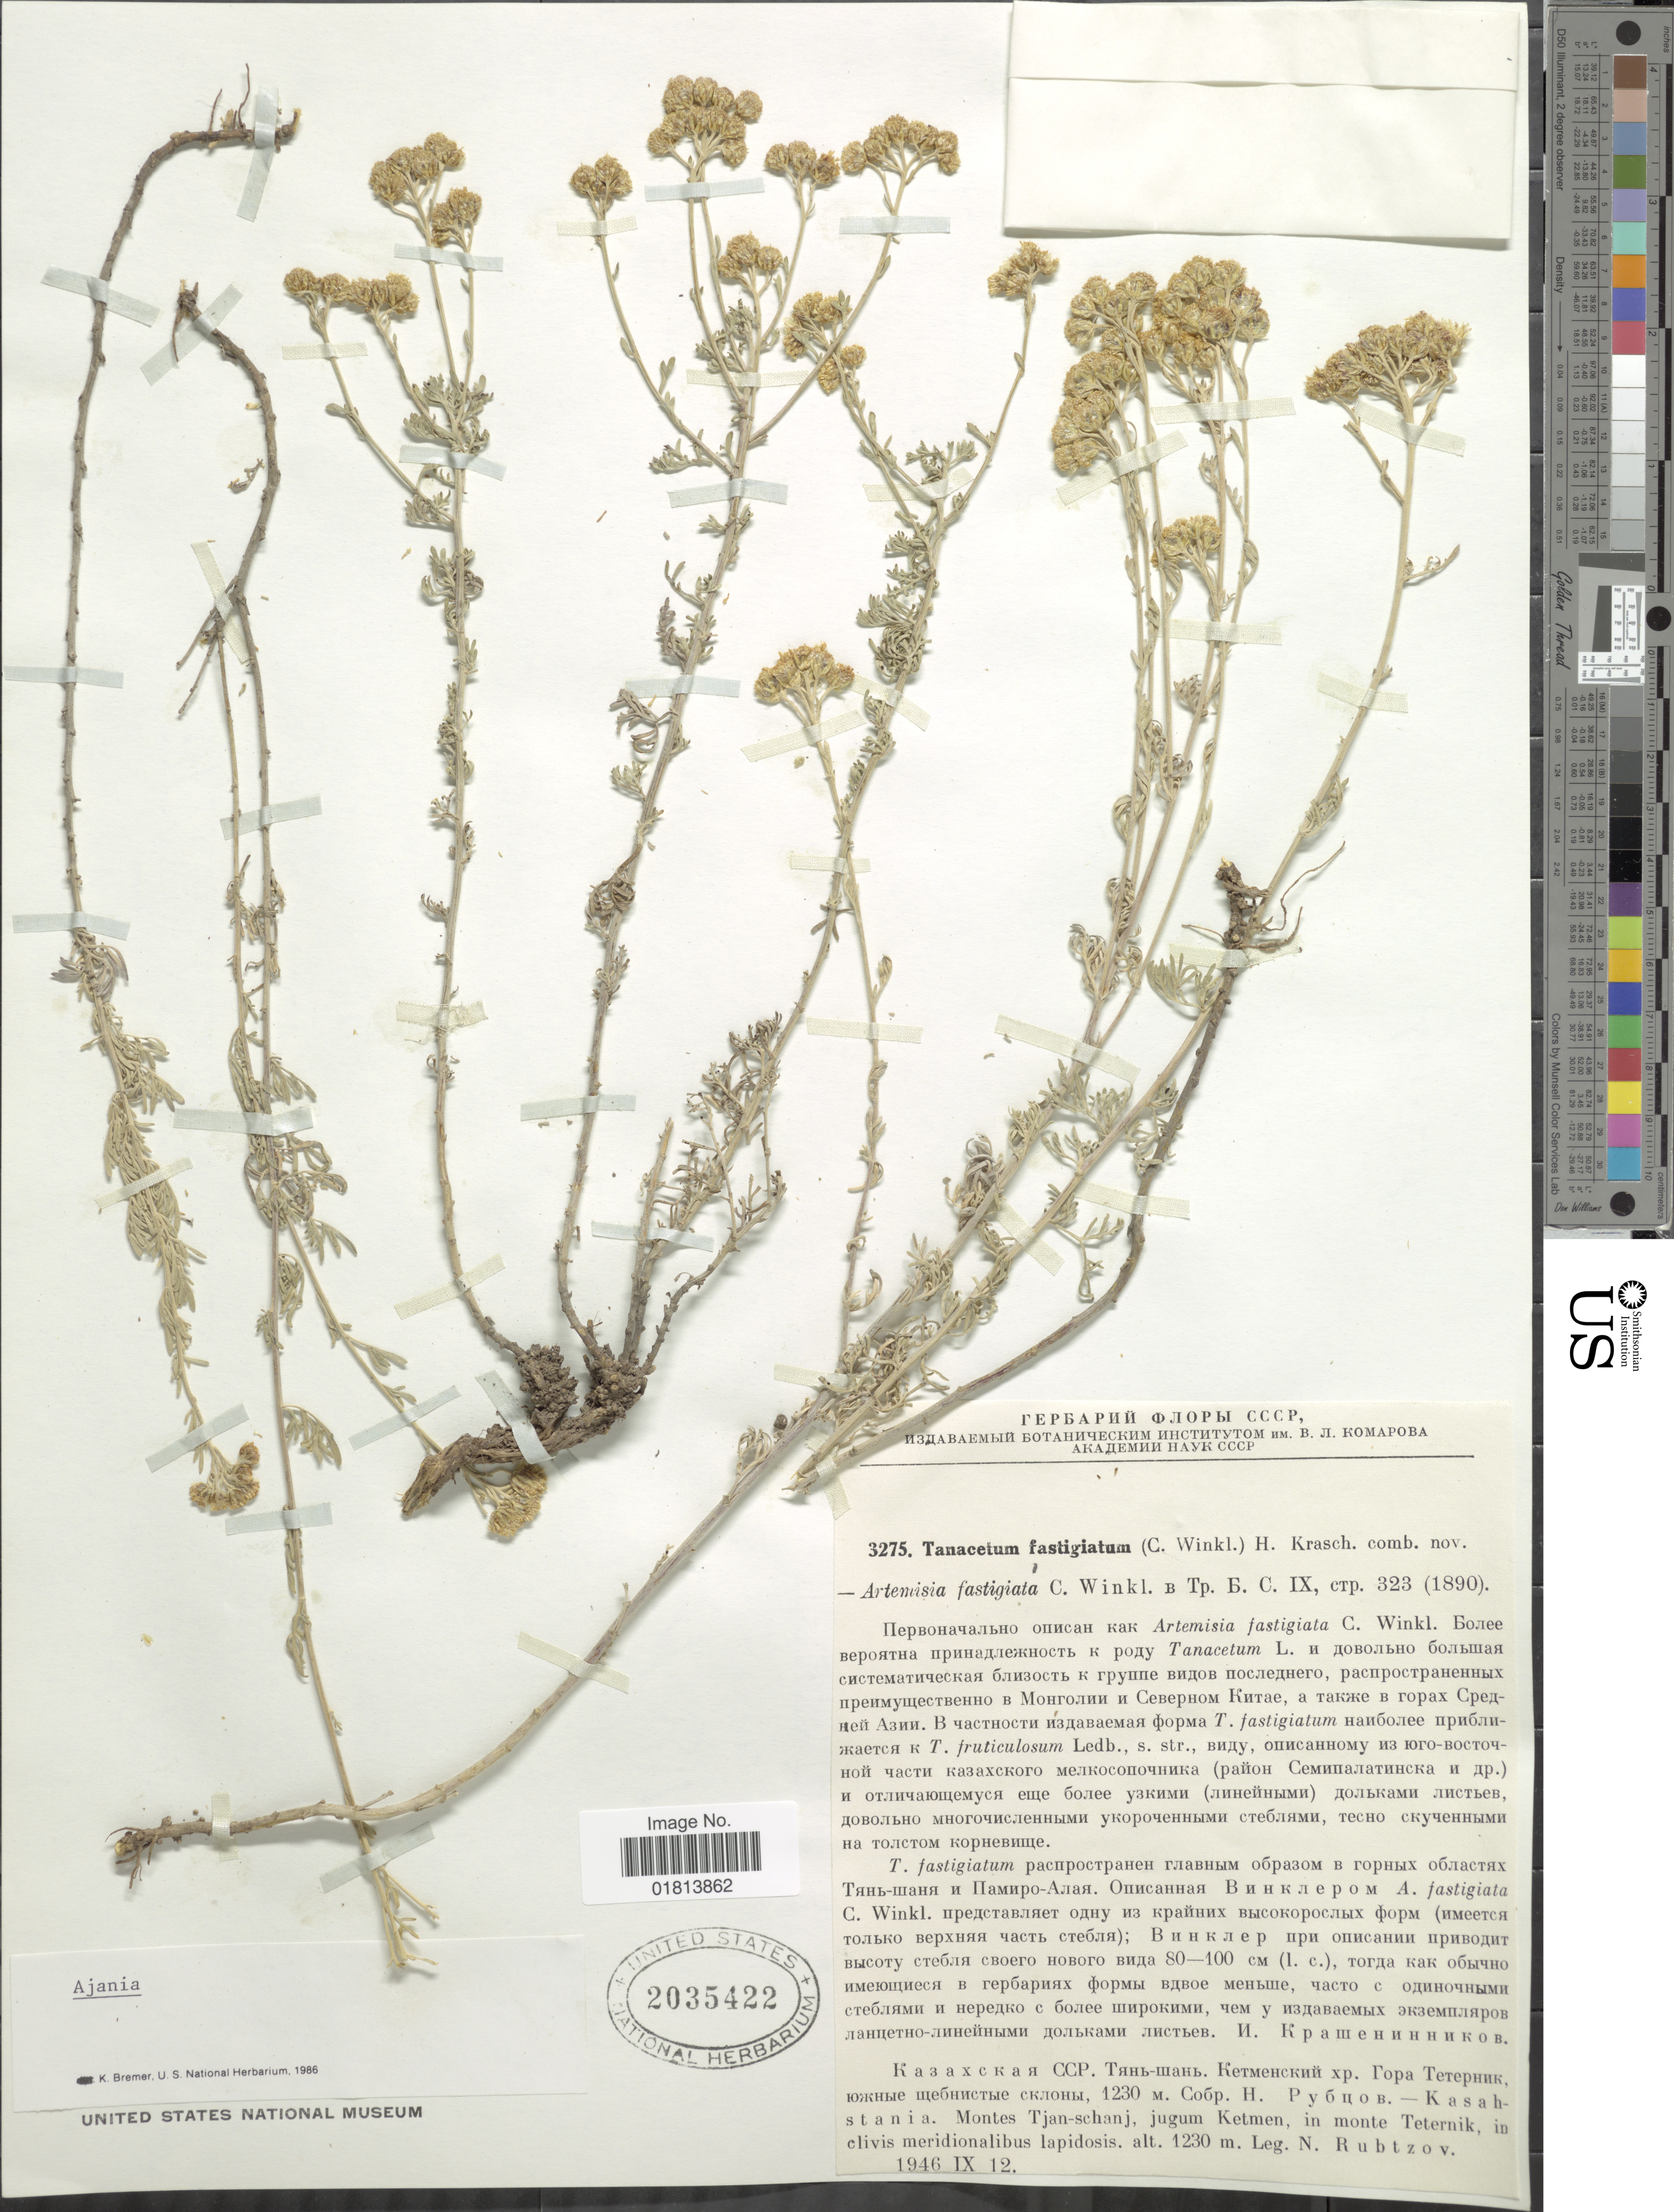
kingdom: Plantae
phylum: Tracheophyta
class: Magnoliopsida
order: Asterales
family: Asteraceae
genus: Ajania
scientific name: Ajania fastigiata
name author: (C. Winkl.) Poljakov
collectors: N. Rubtzov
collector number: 3275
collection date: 1946-09-12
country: Kazakhstan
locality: Kasahstania, Montes Tjan-schanj, jugum Ketmen, in monte Teternik, in clivis meridionalibus lapidosis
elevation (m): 1230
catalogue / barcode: US 2035422